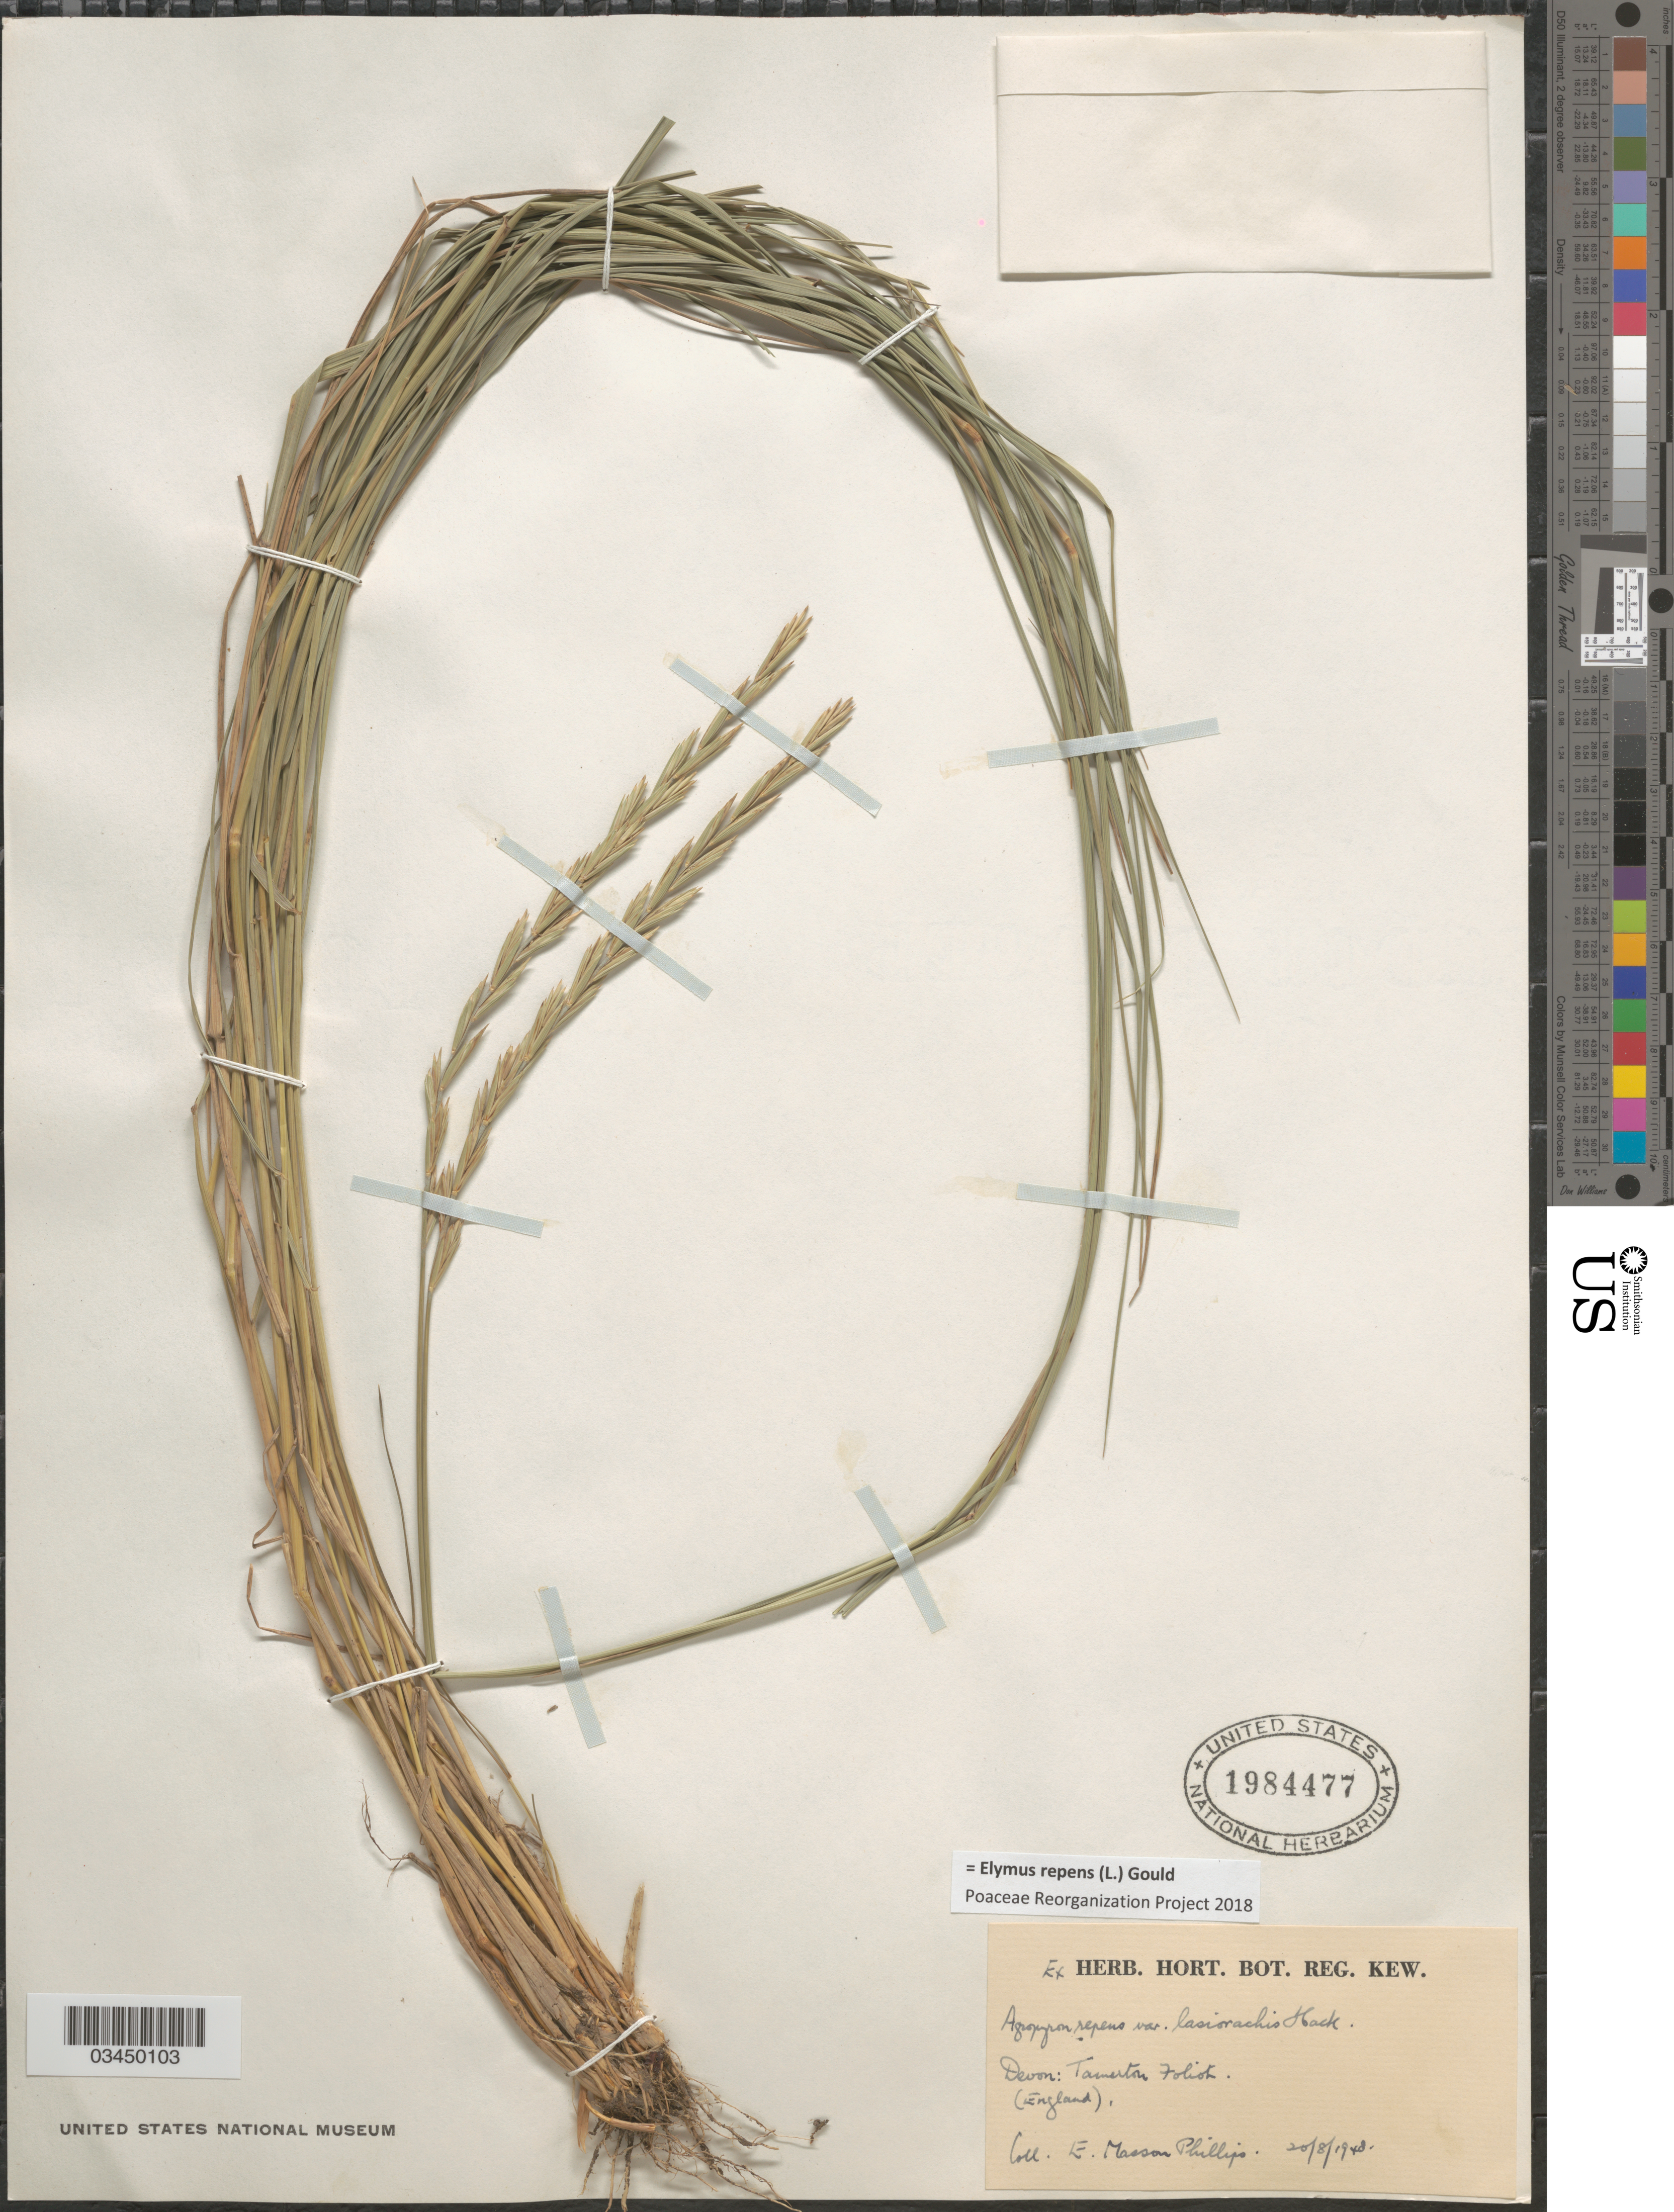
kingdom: Plantae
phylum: Tracheophyta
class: Liliopsida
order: Poales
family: Poaceae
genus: Elymus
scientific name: Elymus repens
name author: (L.) Gould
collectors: E. Phillips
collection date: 1948-08-20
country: United Kingdom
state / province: England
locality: Devon: Tamerton Foliot.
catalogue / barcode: US 1984477